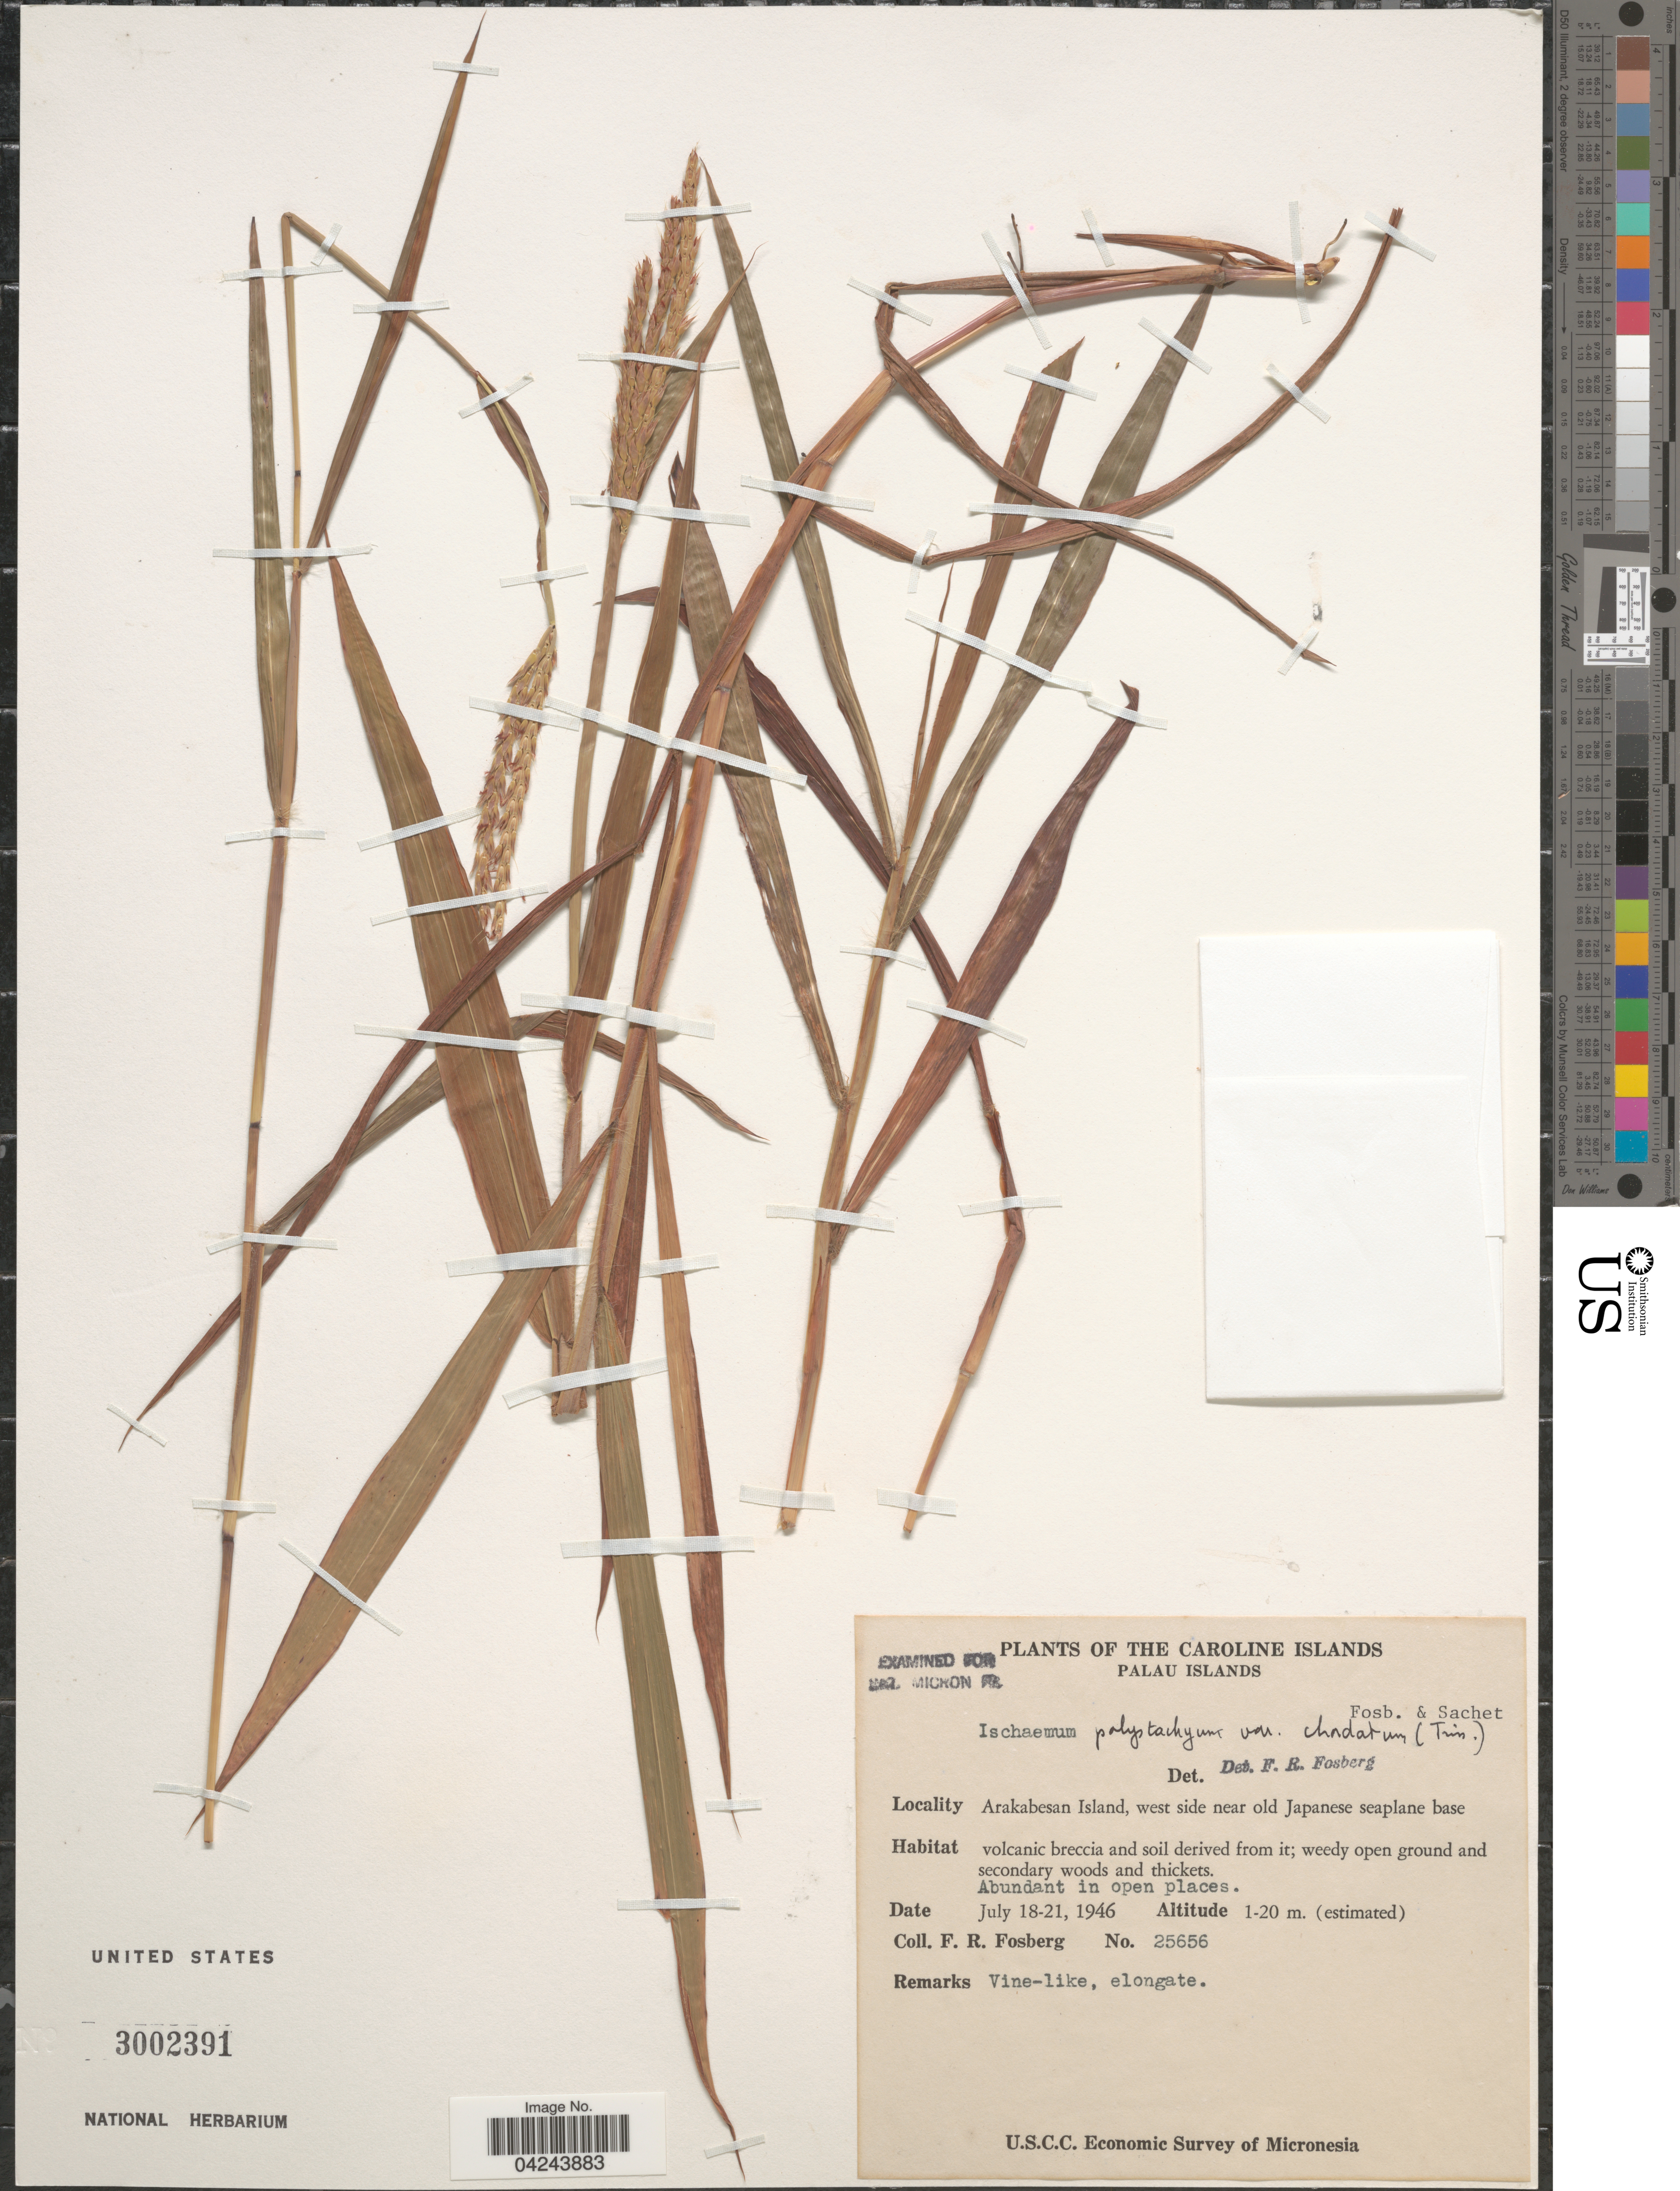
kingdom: Plantae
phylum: Tracheophyta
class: Liliopsida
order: Poales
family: Poaceae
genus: Ischaemum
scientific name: Ischaemum polystachyum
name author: J. Presl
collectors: F. R. Fosberg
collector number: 25656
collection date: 1946-07-18/1946-07-21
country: Palau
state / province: Koror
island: Ngerekebesang [Arakabesan]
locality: The Caroline Islands. Palau Islands. Arakabesan Island, west side near old Japanese seaplane base. U.S.C.C. Economic Survey of Micronesia.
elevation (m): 1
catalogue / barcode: US 3002391